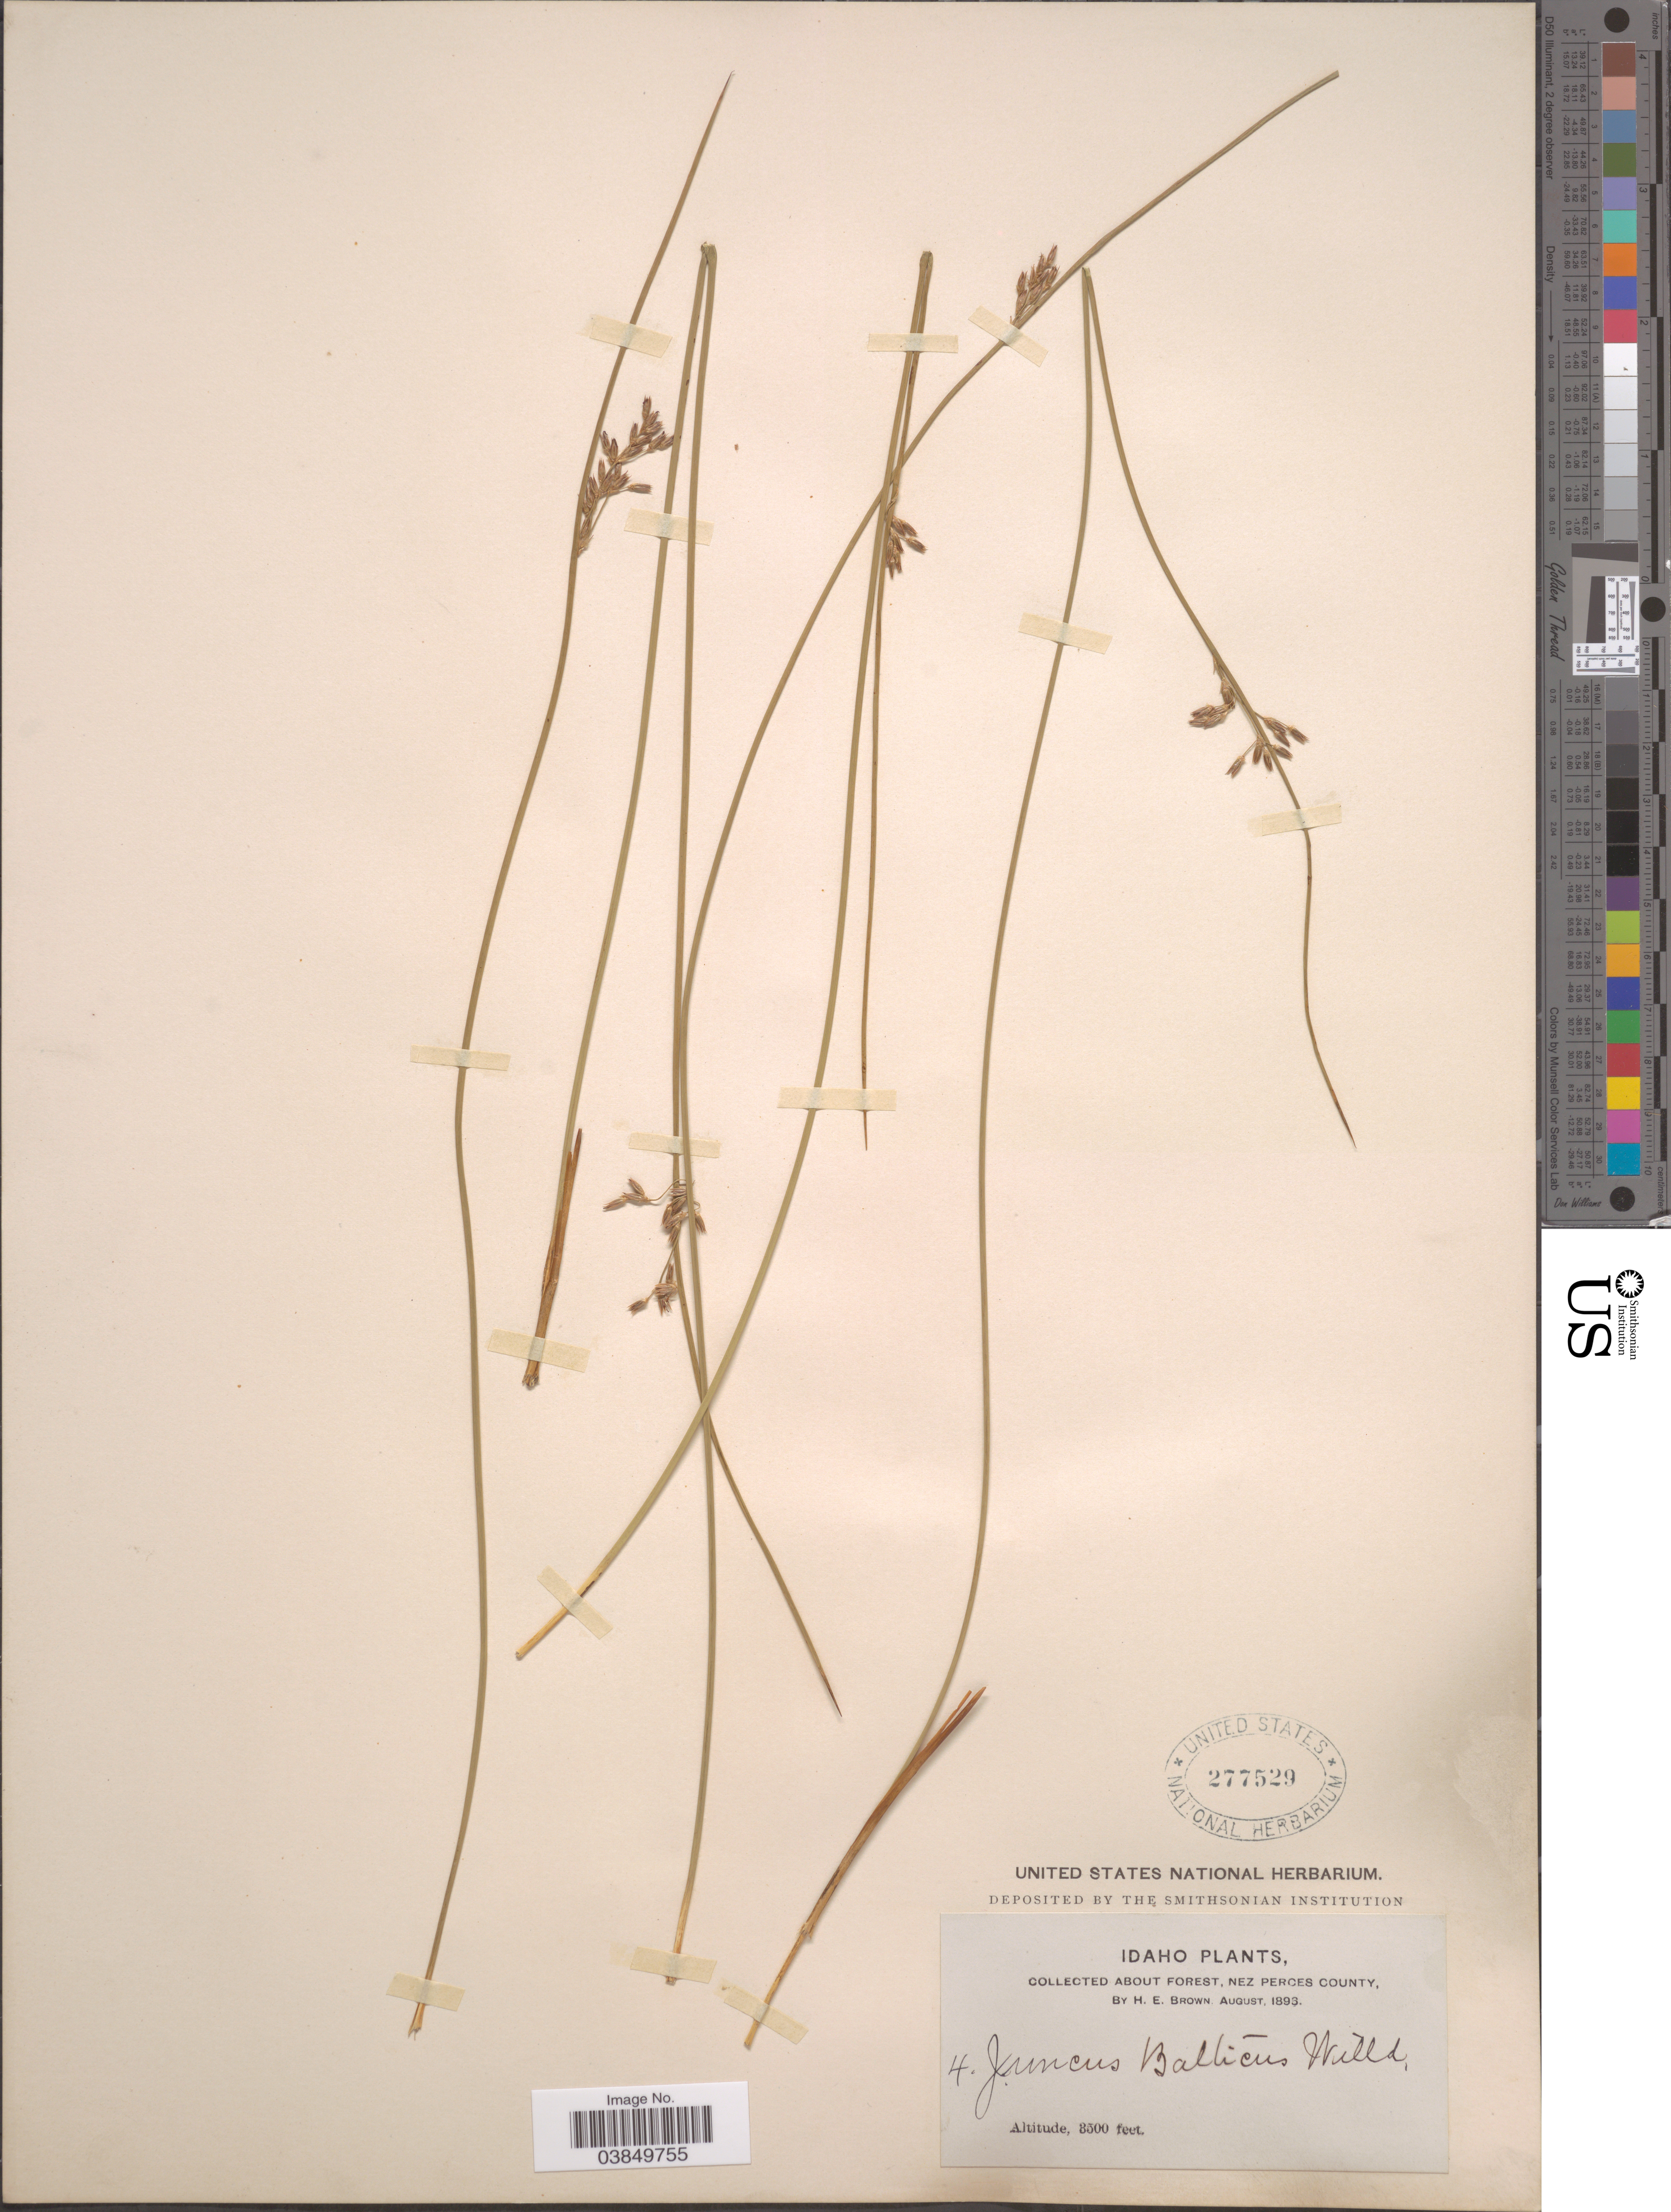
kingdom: Plantae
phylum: Tracheophyta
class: Liliopsida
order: Poales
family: Juncaceae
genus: Juncus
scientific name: Juncus balticus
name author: Willd.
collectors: H. E. Brown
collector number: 4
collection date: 1893-08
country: United States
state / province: Idaho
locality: About forest, Nez Perces County.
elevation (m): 1067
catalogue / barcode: US 277529